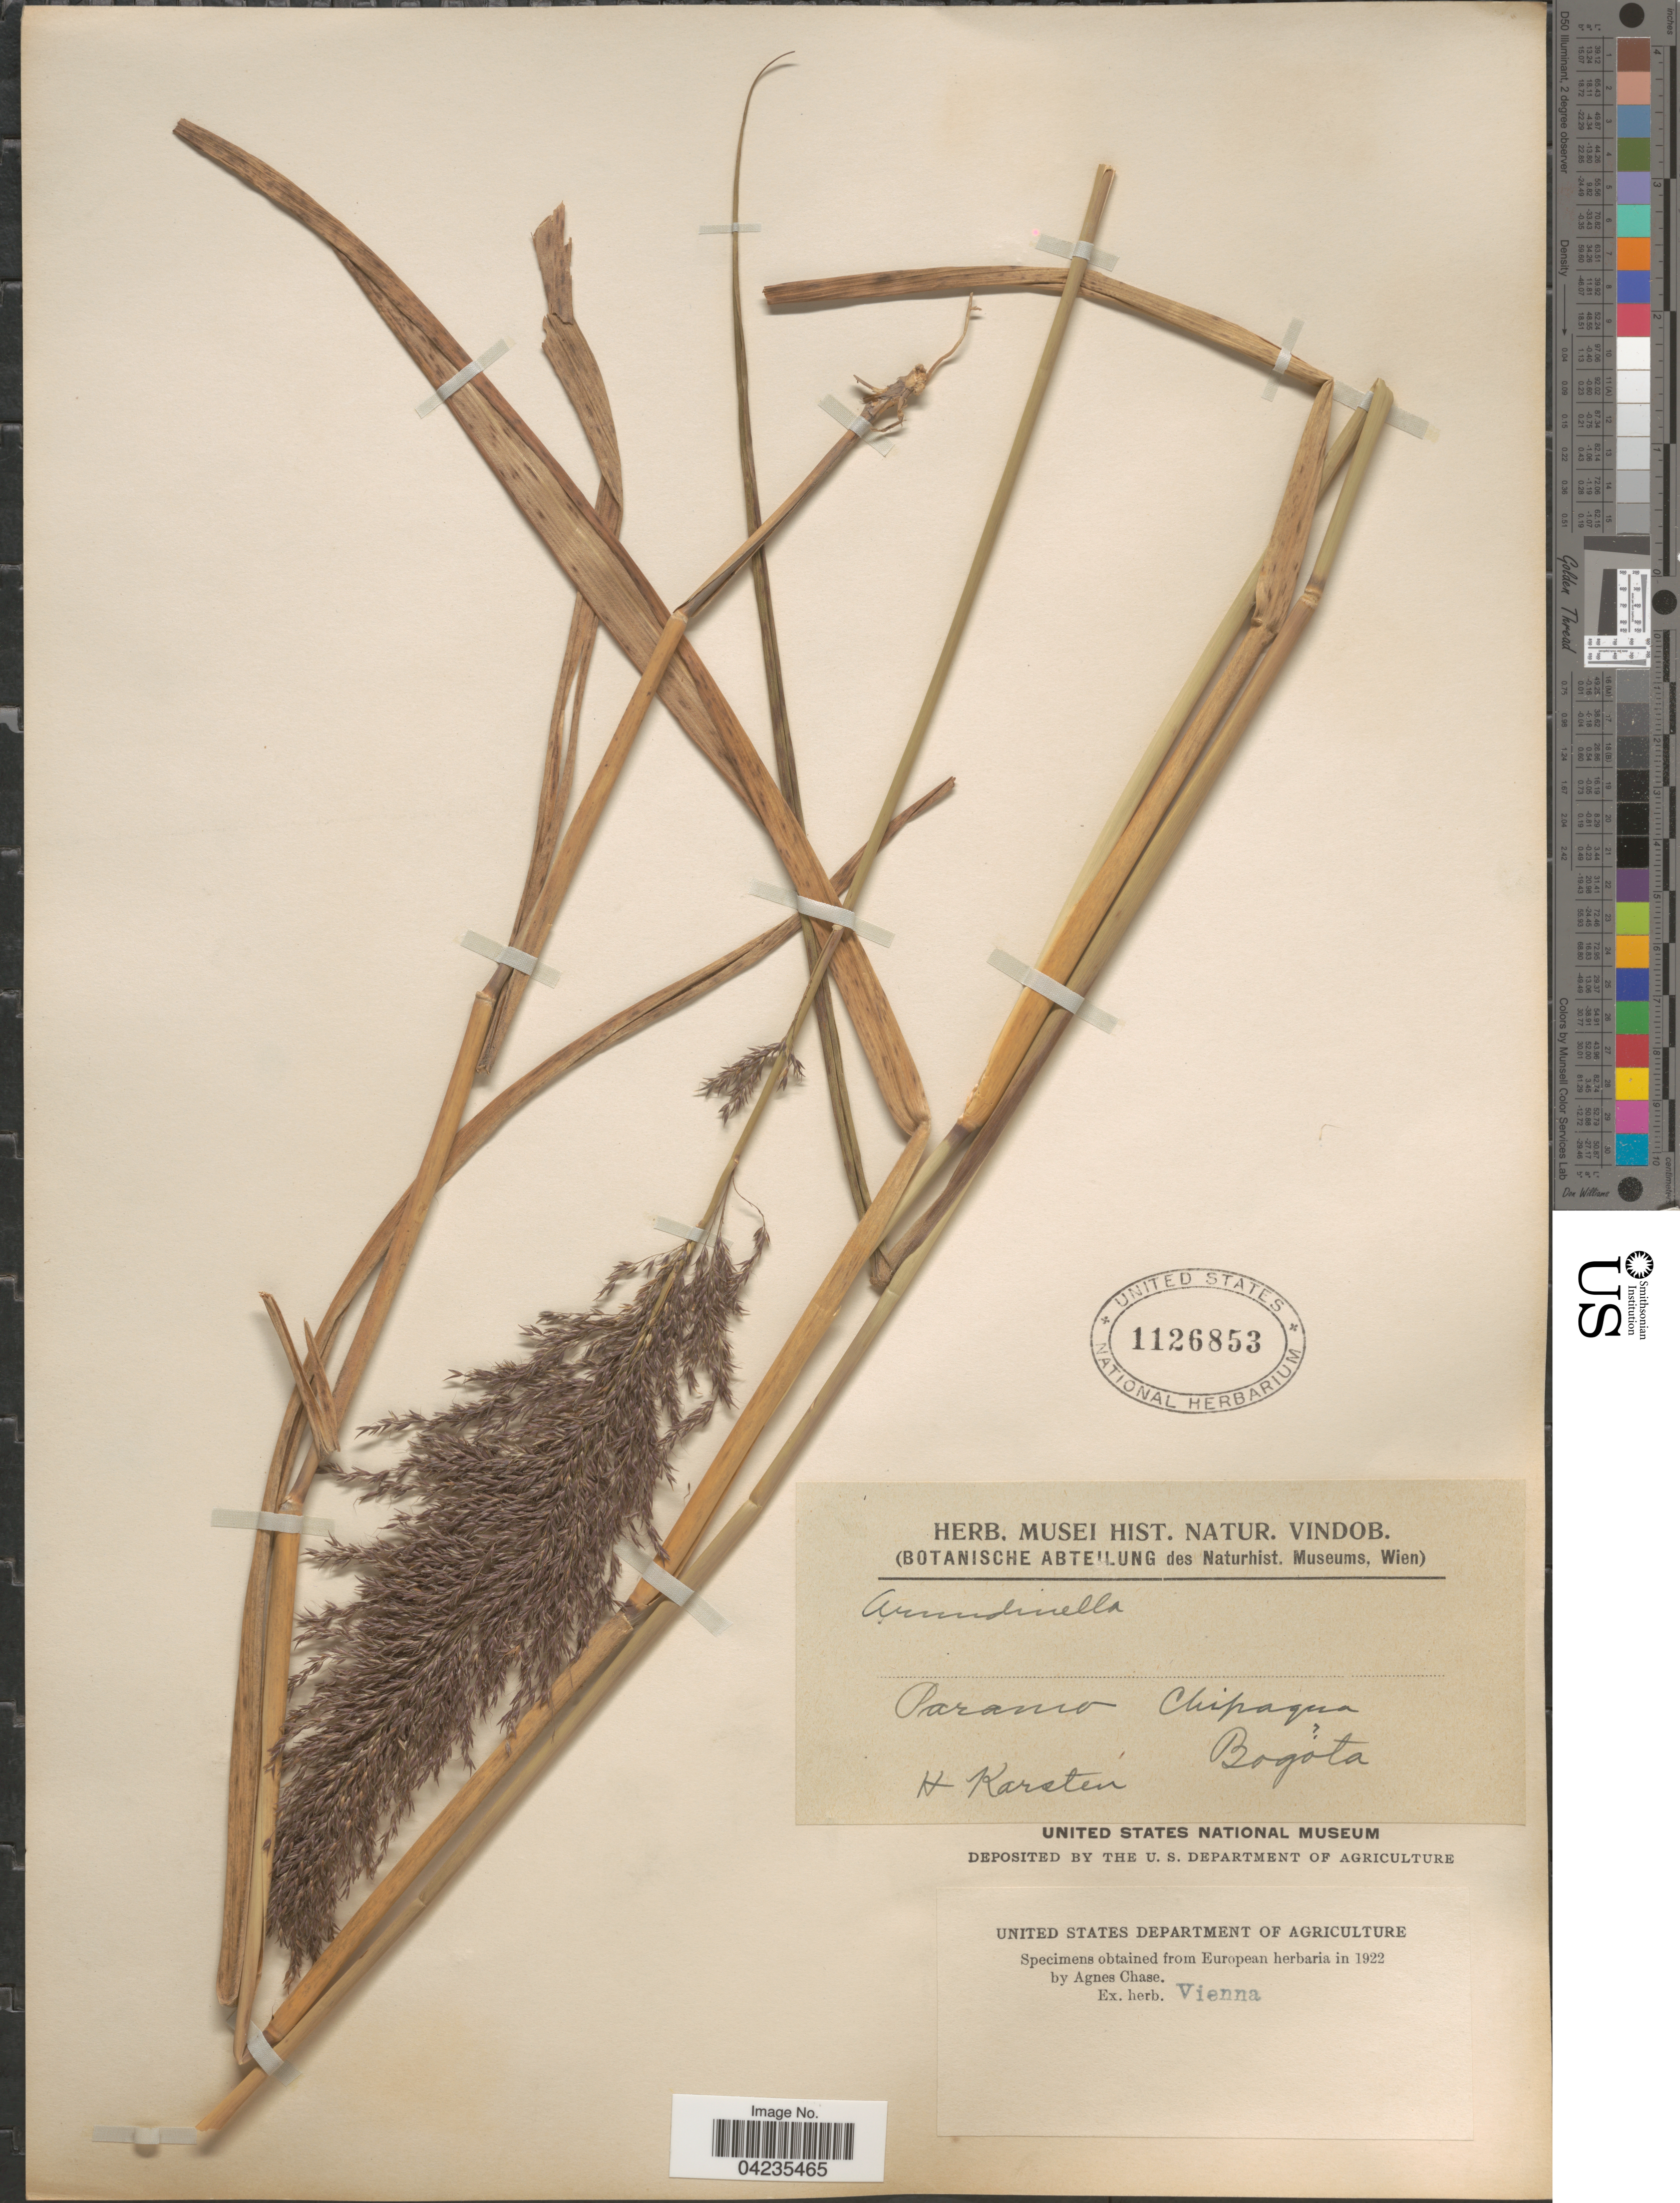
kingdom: Plantae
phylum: Tracheophyta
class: Liliopsida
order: Poales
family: Poaceae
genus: Arundinella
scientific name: Arundinella hispida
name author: (Humb. & Bonpl. ex Willd.) Kuntze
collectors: H. Karsten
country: Colombia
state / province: Bogota D.C.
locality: Paramo Chipaque Bogota.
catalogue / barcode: US 1126853